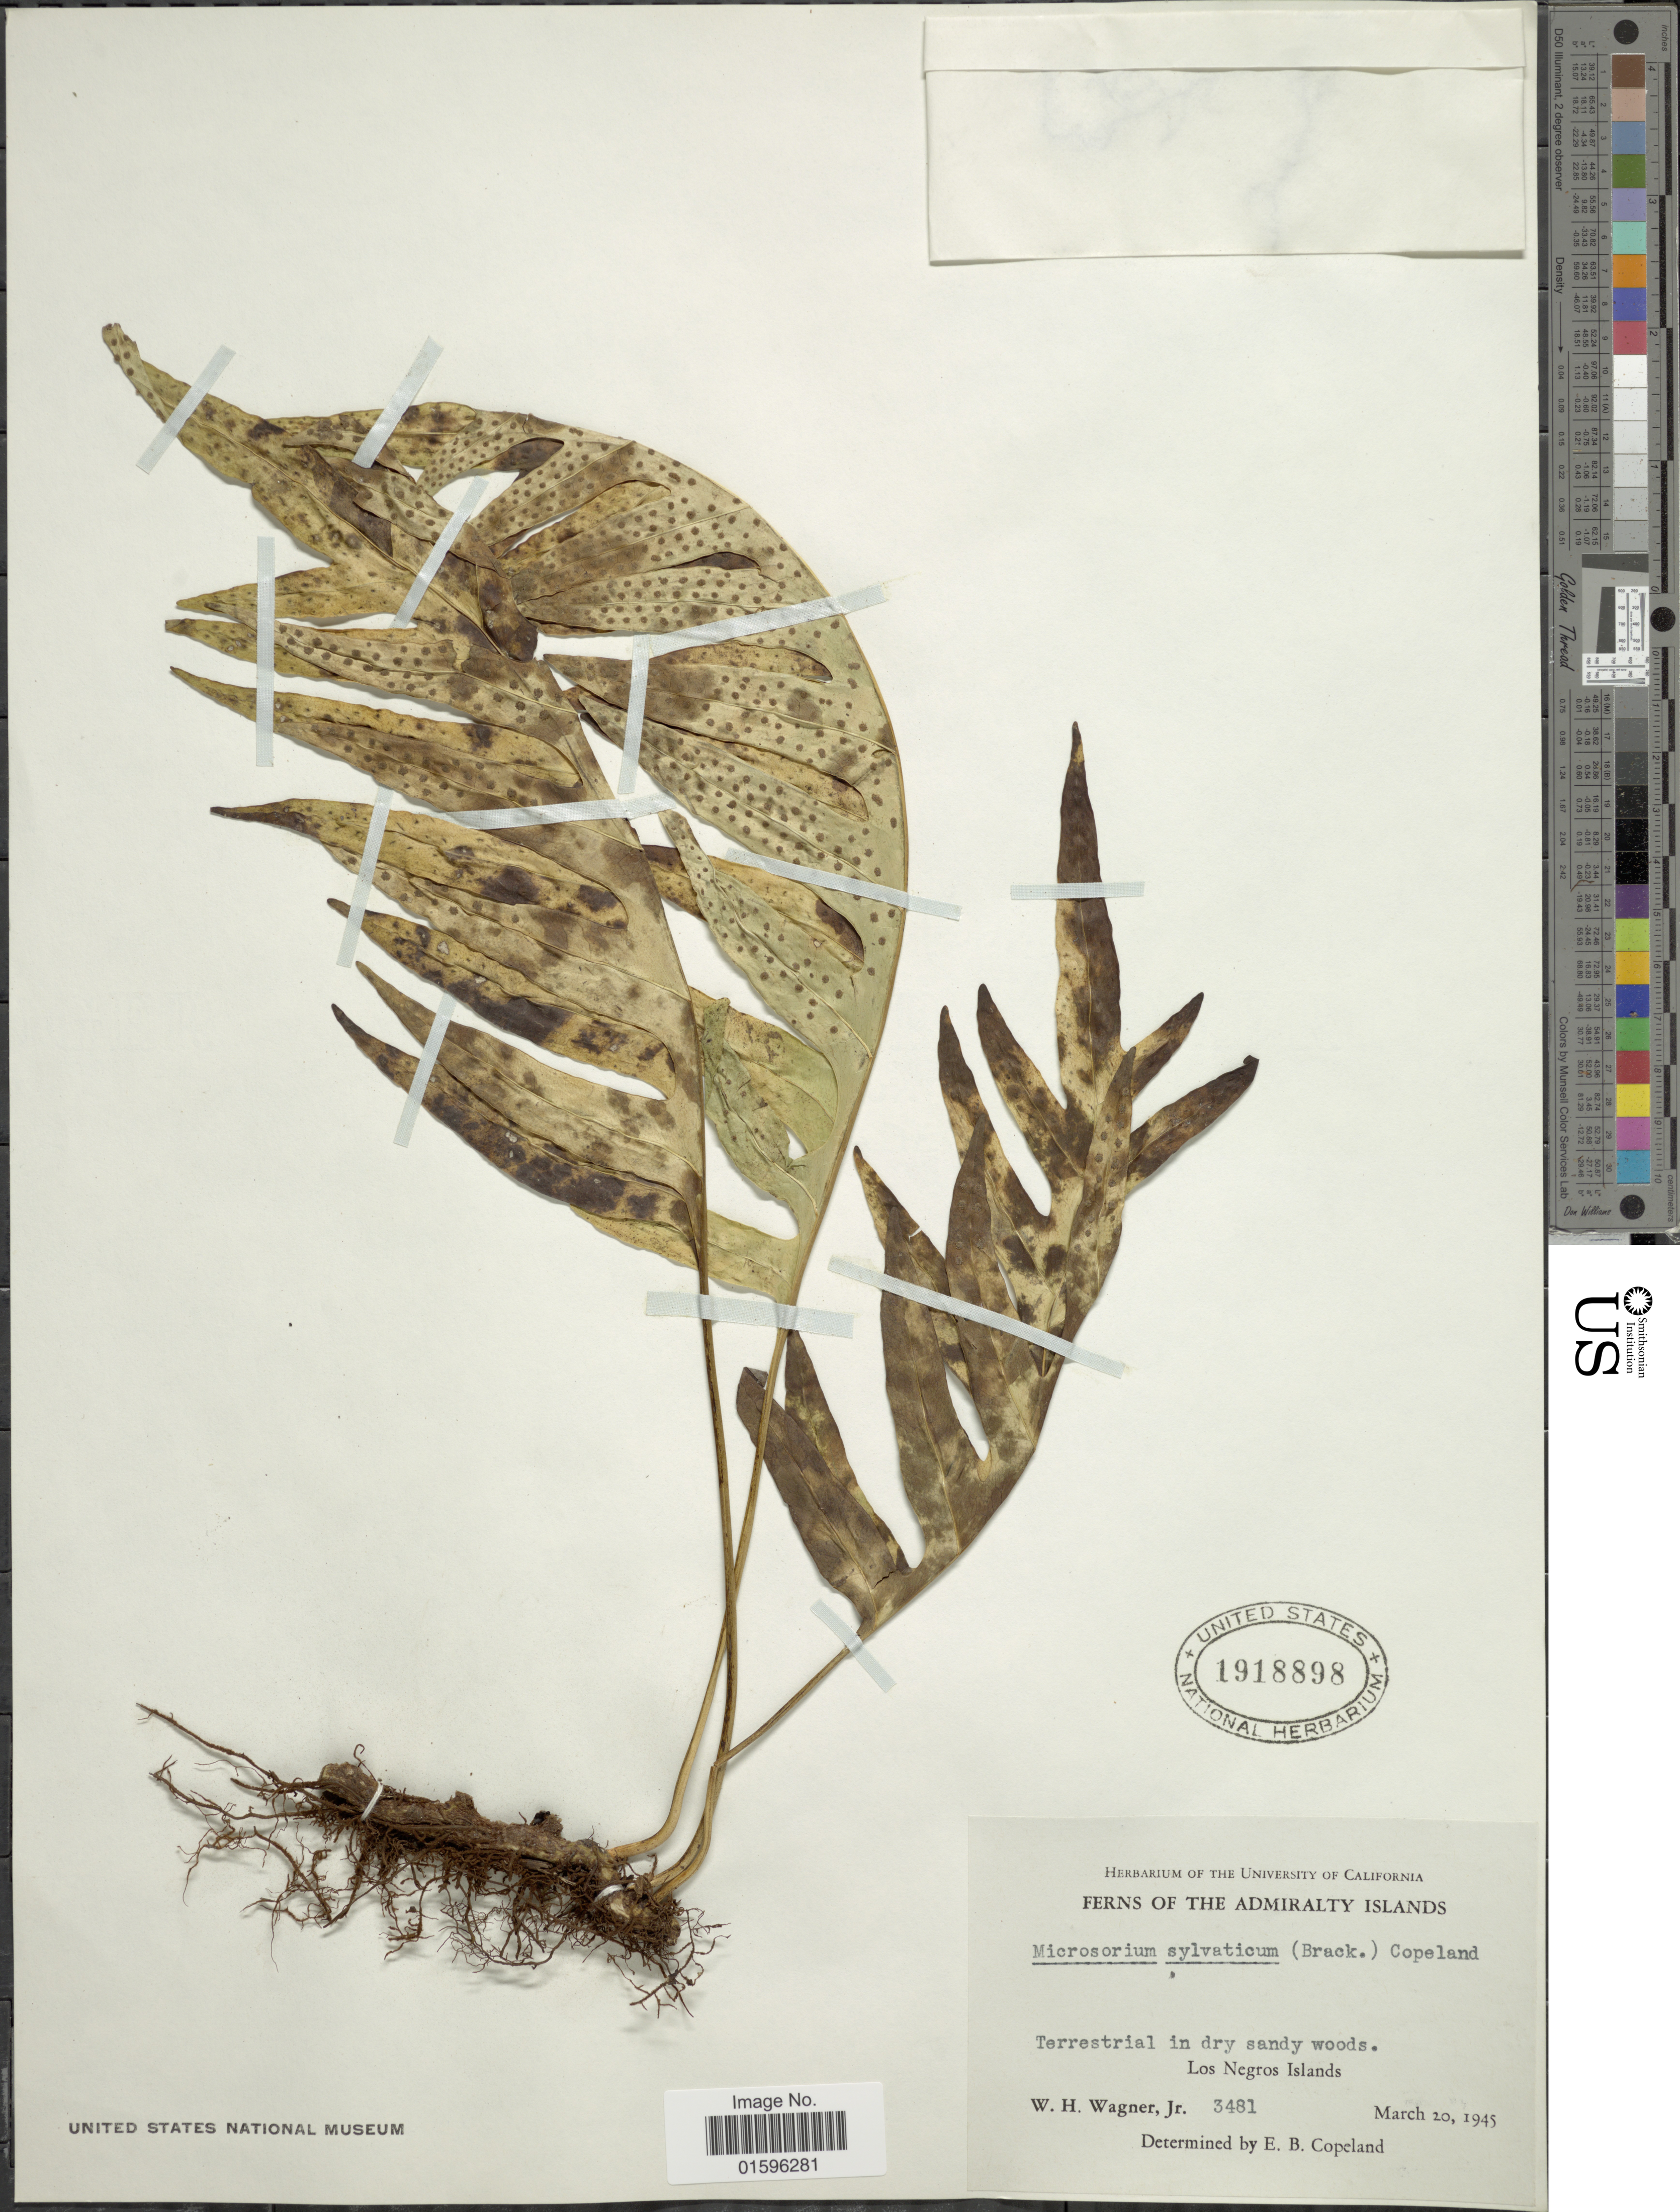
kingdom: Plantae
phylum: Tracheophyta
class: Polypodiopsida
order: Polypodiales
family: Polypodiaceae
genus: Polypodium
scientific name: Polypodium polynesicum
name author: C. Chr.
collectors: W. H. Wagner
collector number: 3481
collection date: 1945-03-20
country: Papua New Guinea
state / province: Manus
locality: The Admirality Islands, Los Negros Islands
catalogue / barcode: US 1918898